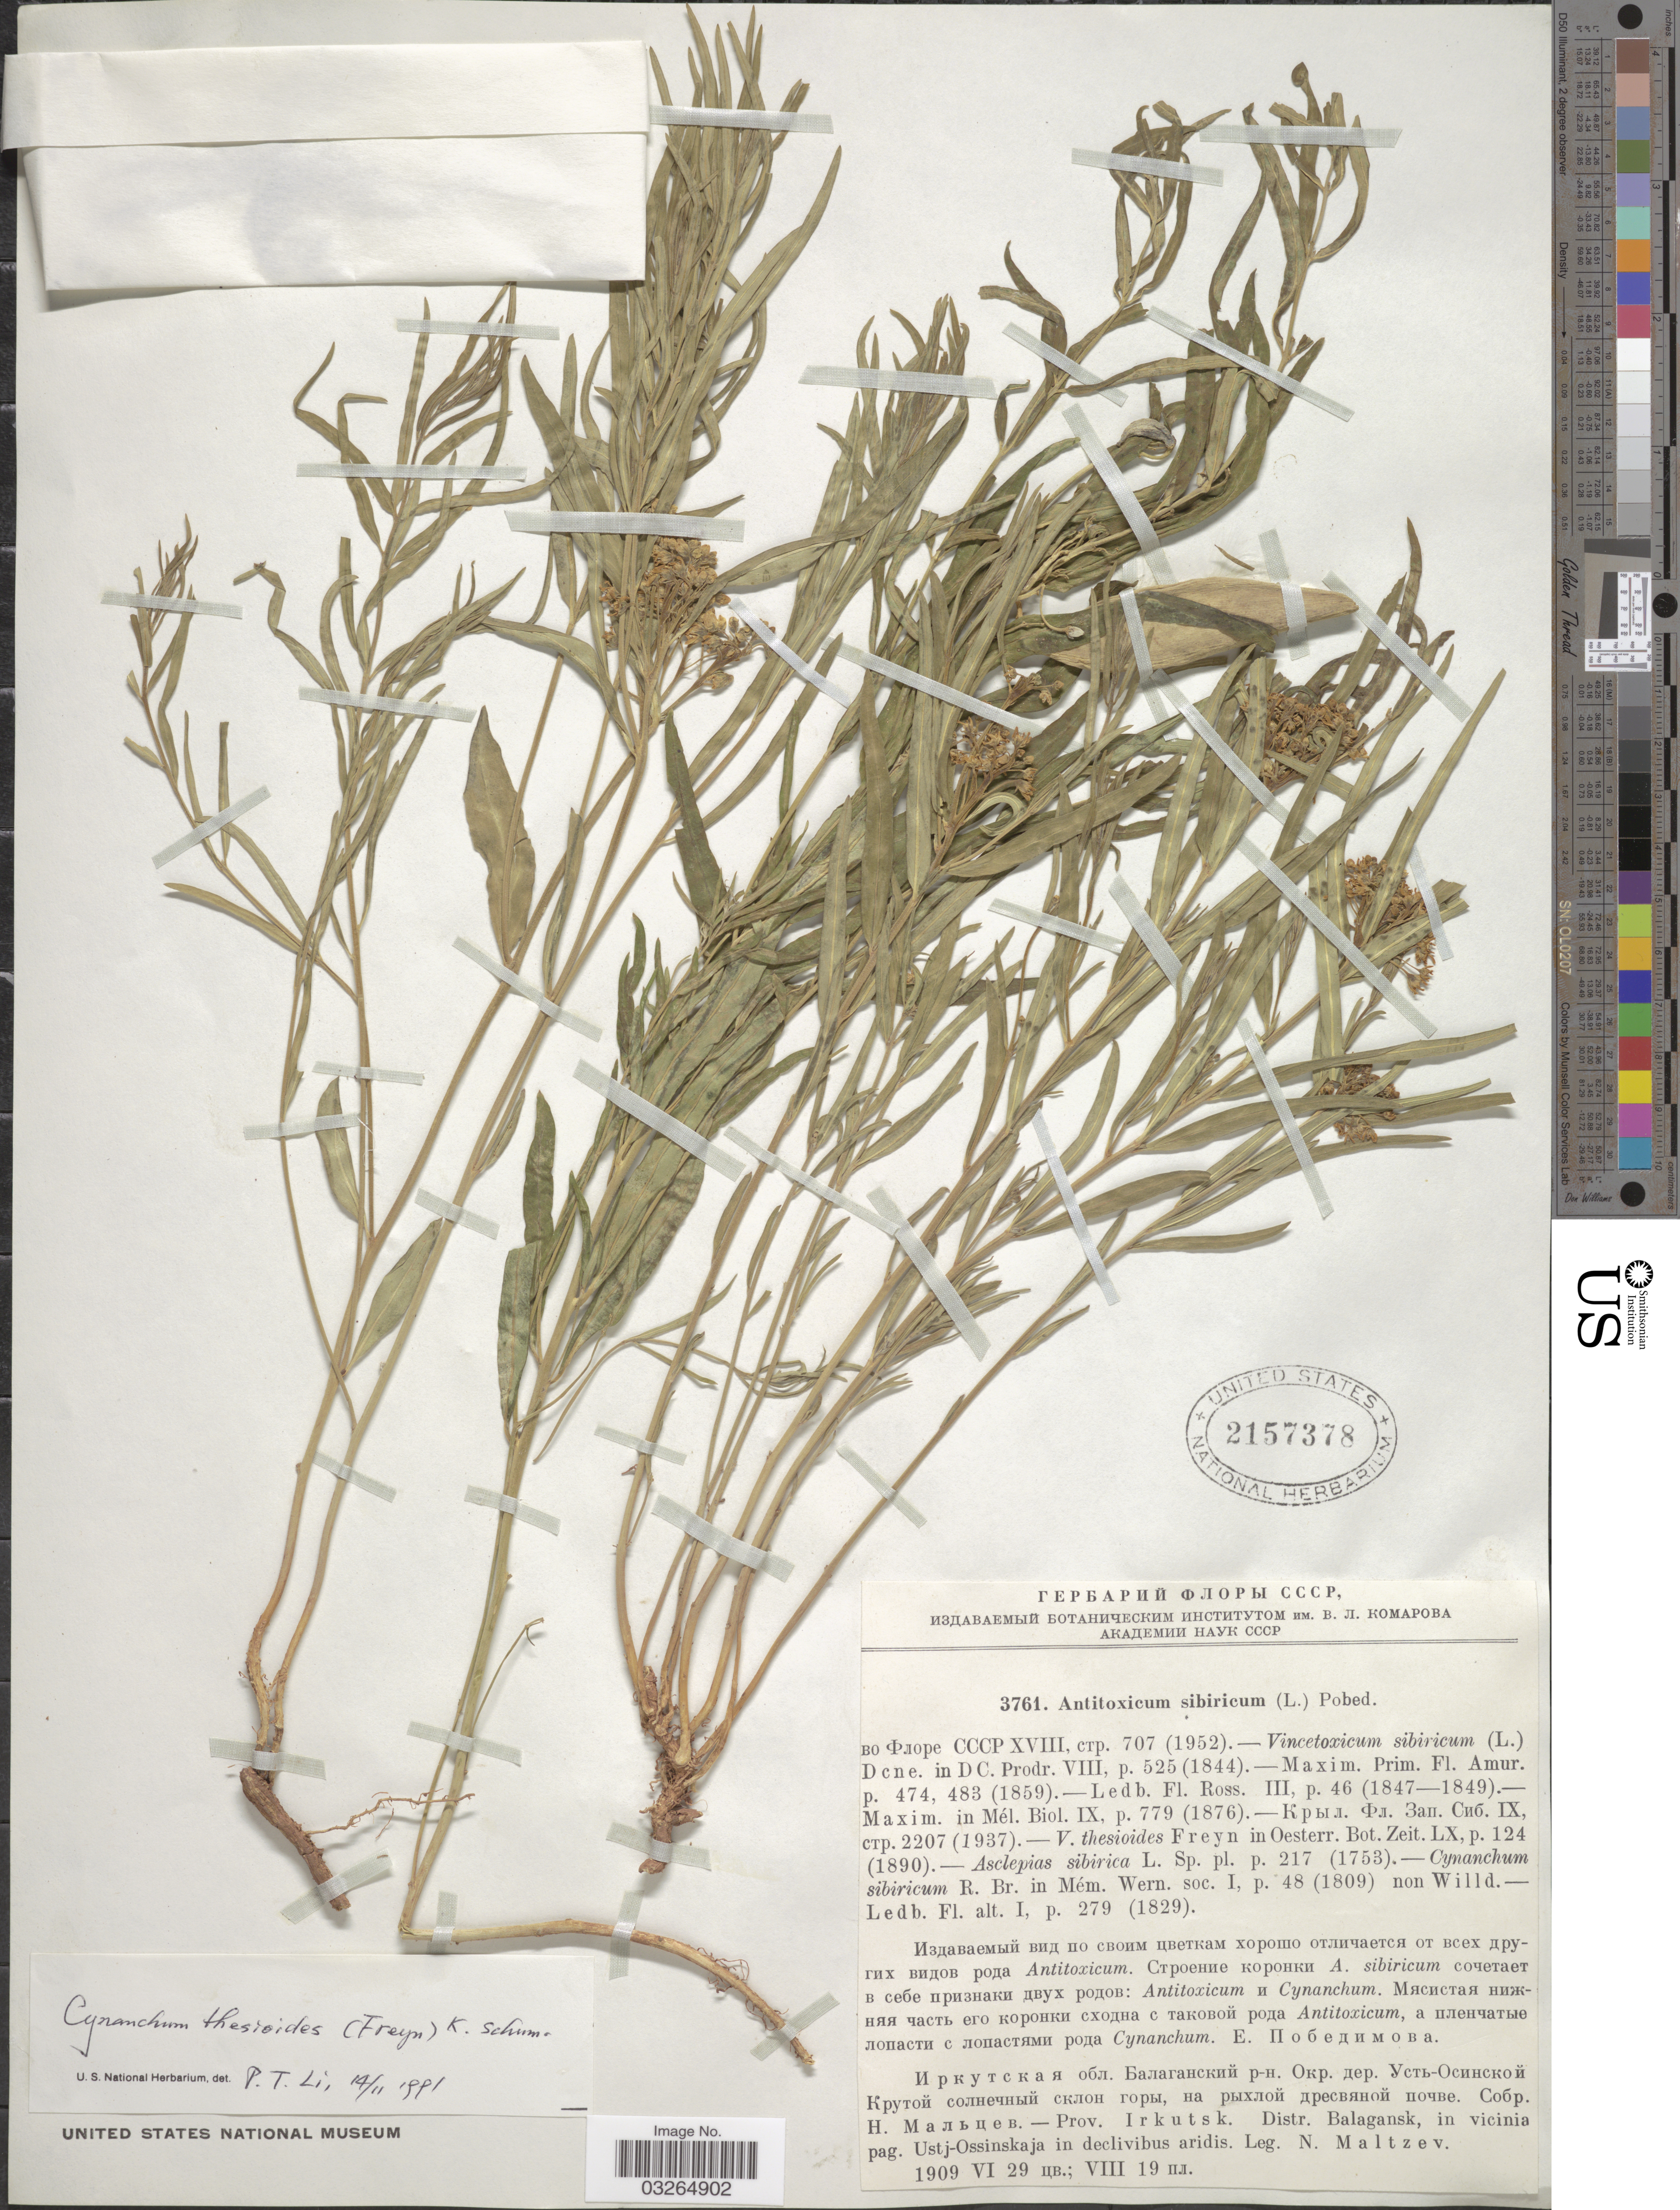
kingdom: Plantae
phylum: Tracheophyta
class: Magnoliopsida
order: Gentianales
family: Apocynaceae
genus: Cynanchum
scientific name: Cynanchum thesioides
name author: (Freyn) K. Schum.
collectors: N. Maltzev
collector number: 3761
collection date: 1909-06-29/1909-08-19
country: Russian Federation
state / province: Irkutsk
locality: Distr. Balagansk, in vicinia pag. Ustj-Ossinskaja.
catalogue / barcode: US 2157378